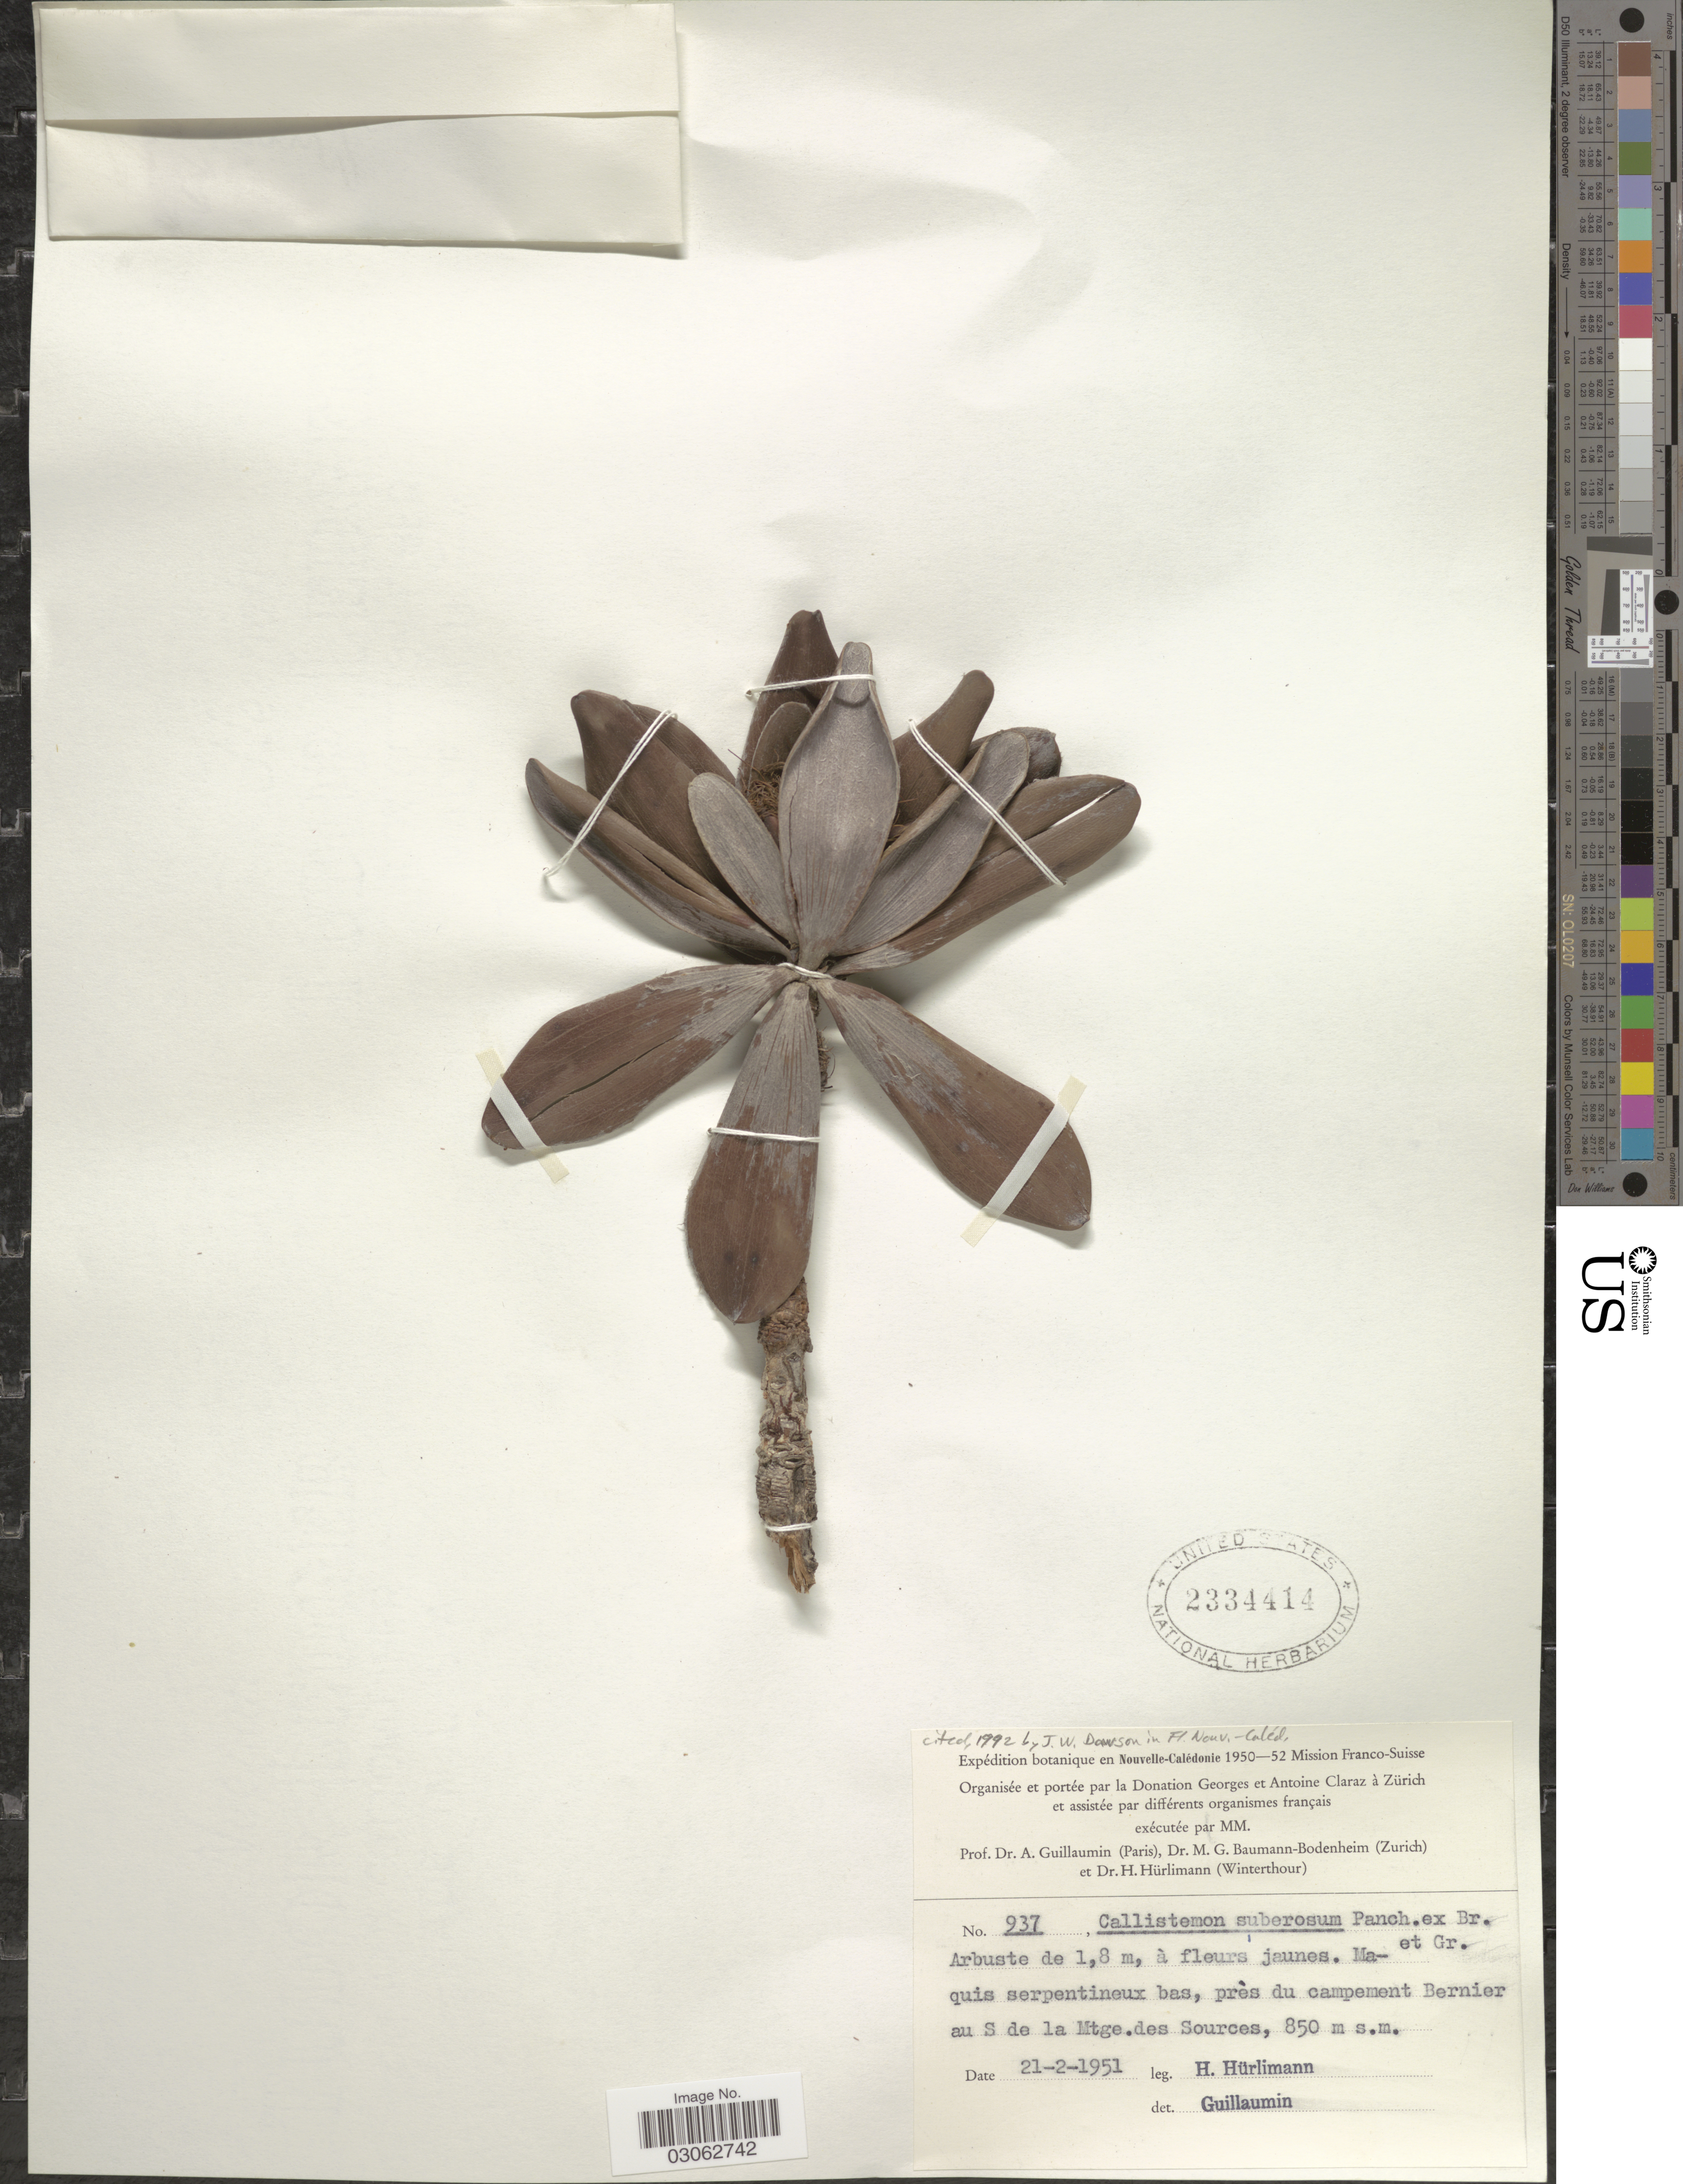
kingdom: Plantae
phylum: Tracheophyta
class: Magnoliopsida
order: Myrtales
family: Myrtaceae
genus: Callistemon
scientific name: Callistemon suberosus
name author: Pancher ex Brongn. & Gris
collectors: H. Hürlimann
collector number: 937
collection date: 1951-02-21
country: New Caledonia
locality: Près du campement Bernier au S de la Mtge. des Sources.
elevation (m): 850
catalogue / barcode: US 2334414